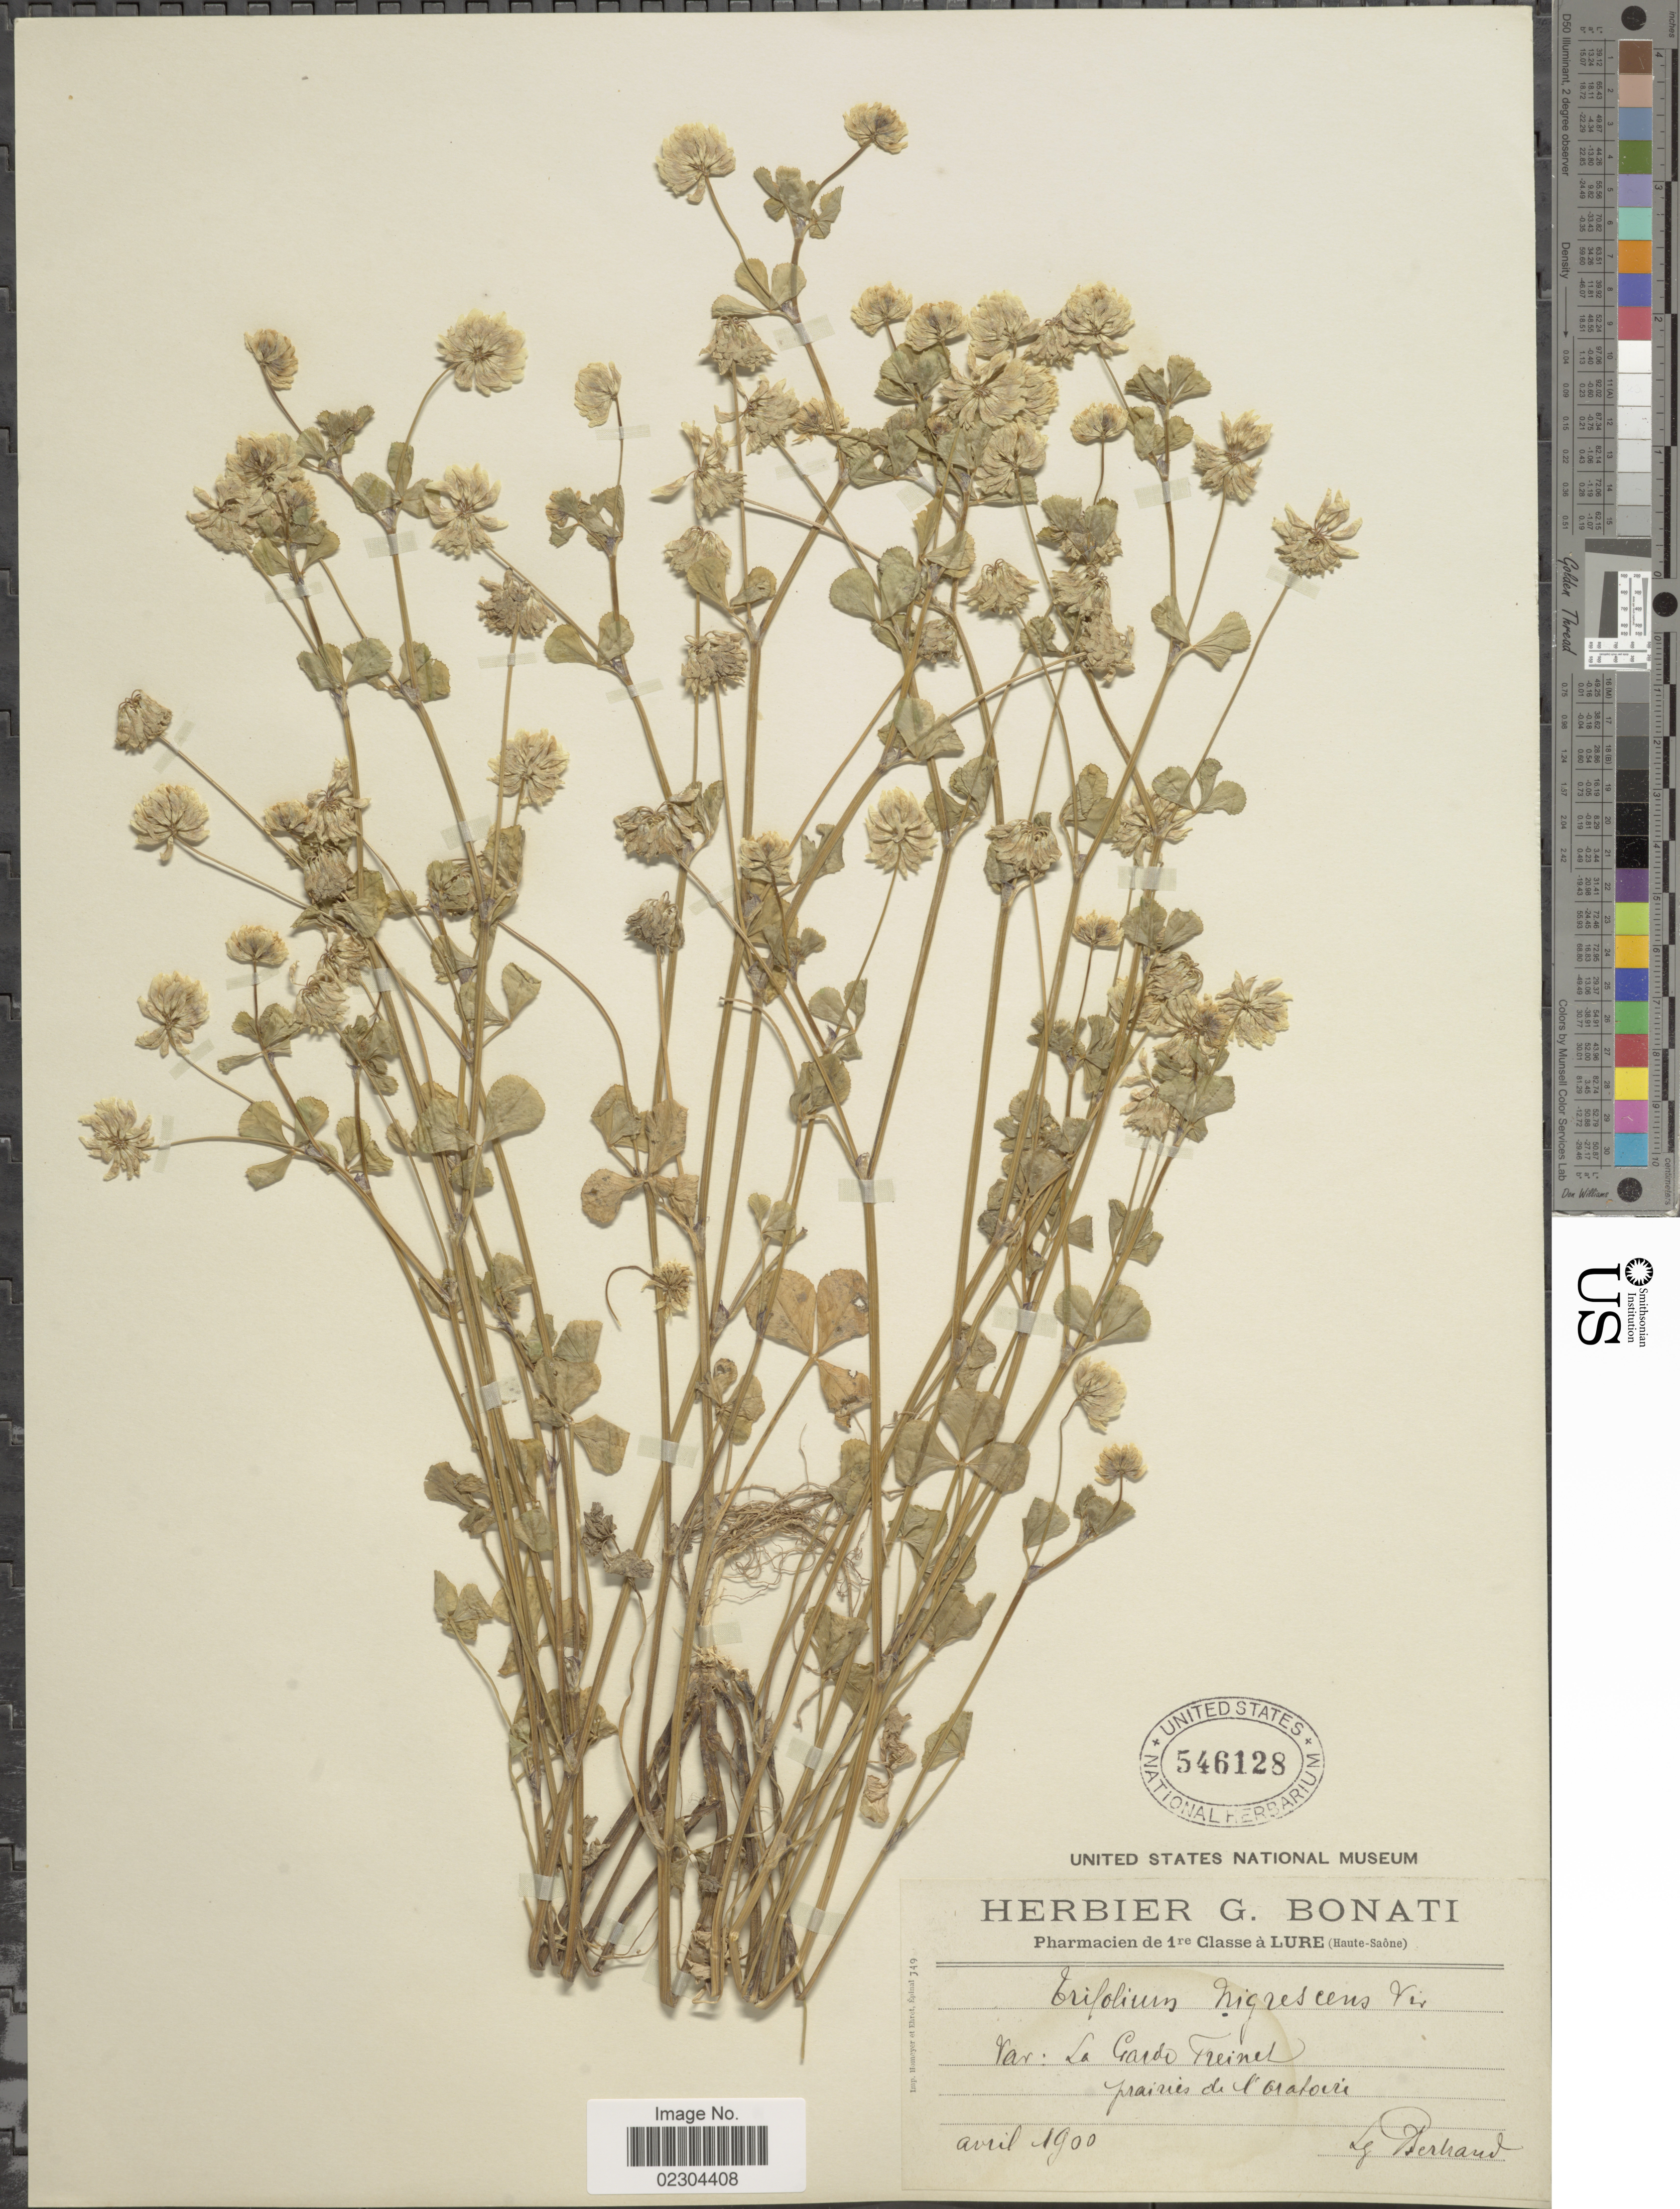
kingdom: Plantae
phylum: Tracheophyta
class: Magnoliopsida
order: Fabales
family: Fabaceae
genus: Trifolium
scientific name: Trifolium nigrescens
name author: Viv.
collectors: Bertrand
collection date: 1900-04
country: France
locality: Var: La Garde Treinet [interpreted]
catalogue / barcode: US 546128